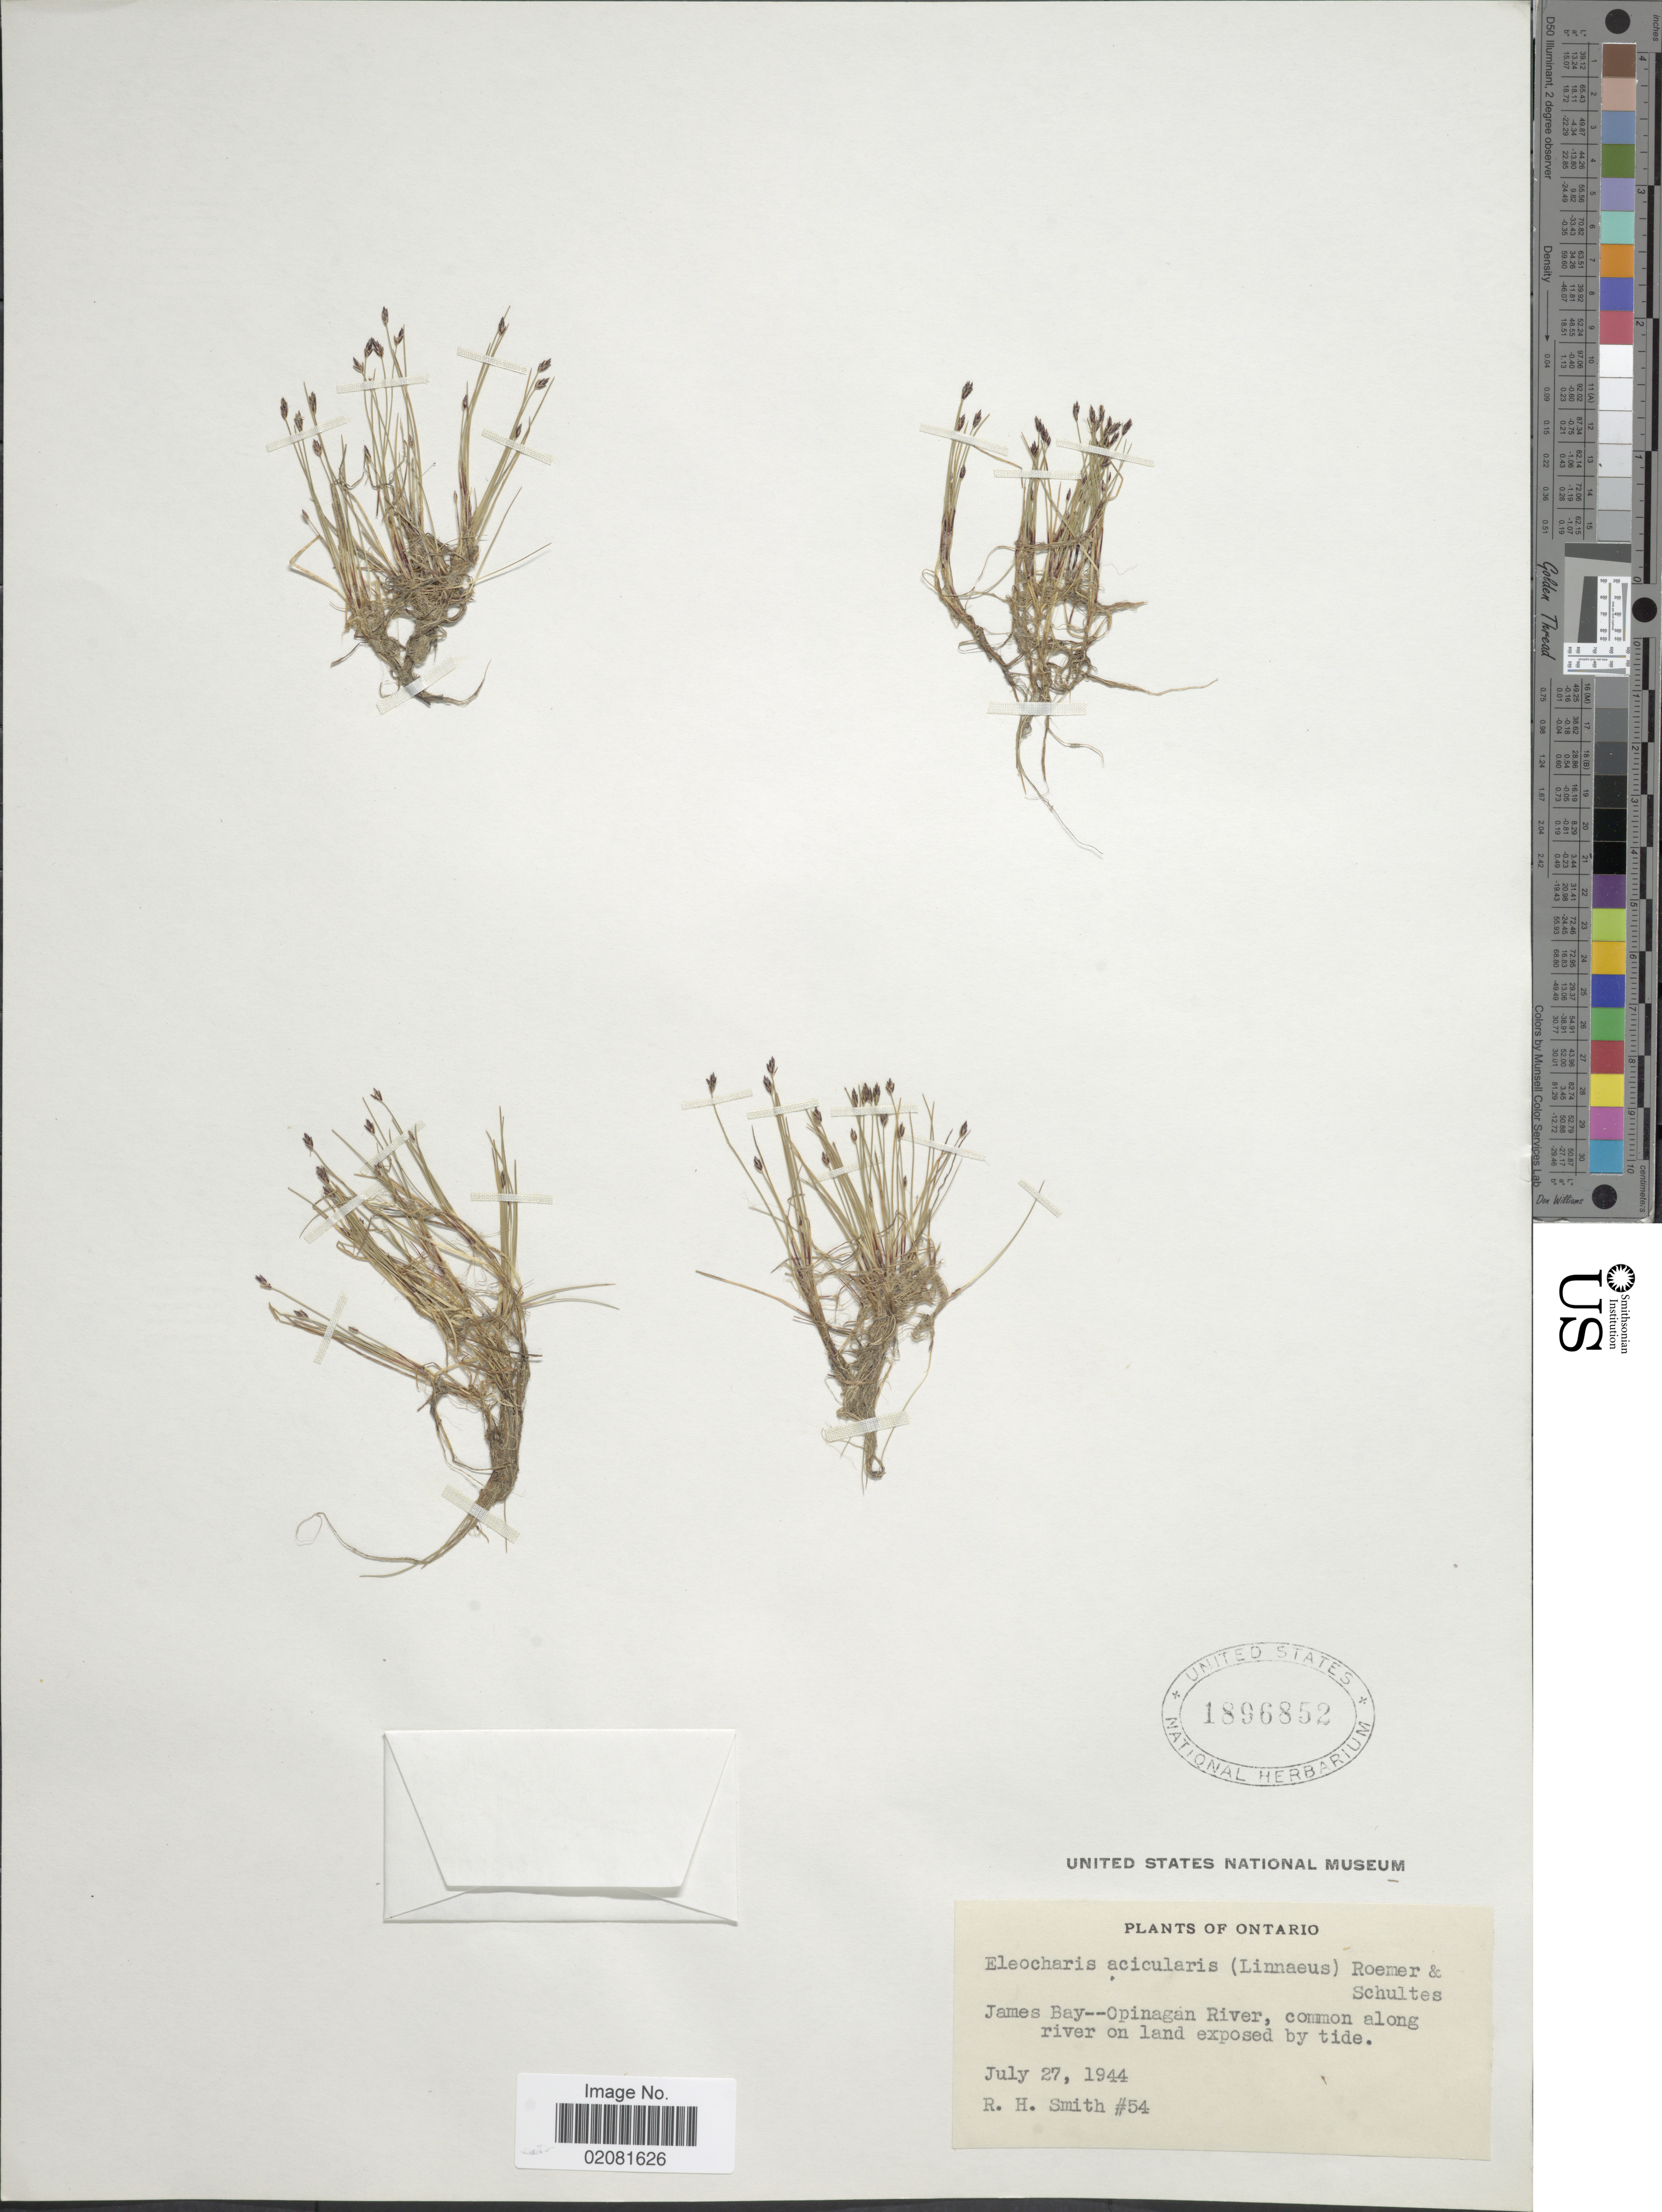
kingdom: Plantae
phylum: Tracheophyta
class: Liliopsida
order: Poales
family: Cyperaceae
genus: Eleocharis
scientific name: Eleocharis acicularis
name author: (L.) Roem. & Schult.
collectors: R. H. Smith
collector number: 54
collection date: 1944-07-27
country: Canada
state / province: Ontario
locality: James Bay -- Opinagan River, common along river on land exposed by tide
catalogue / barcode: US 1896852